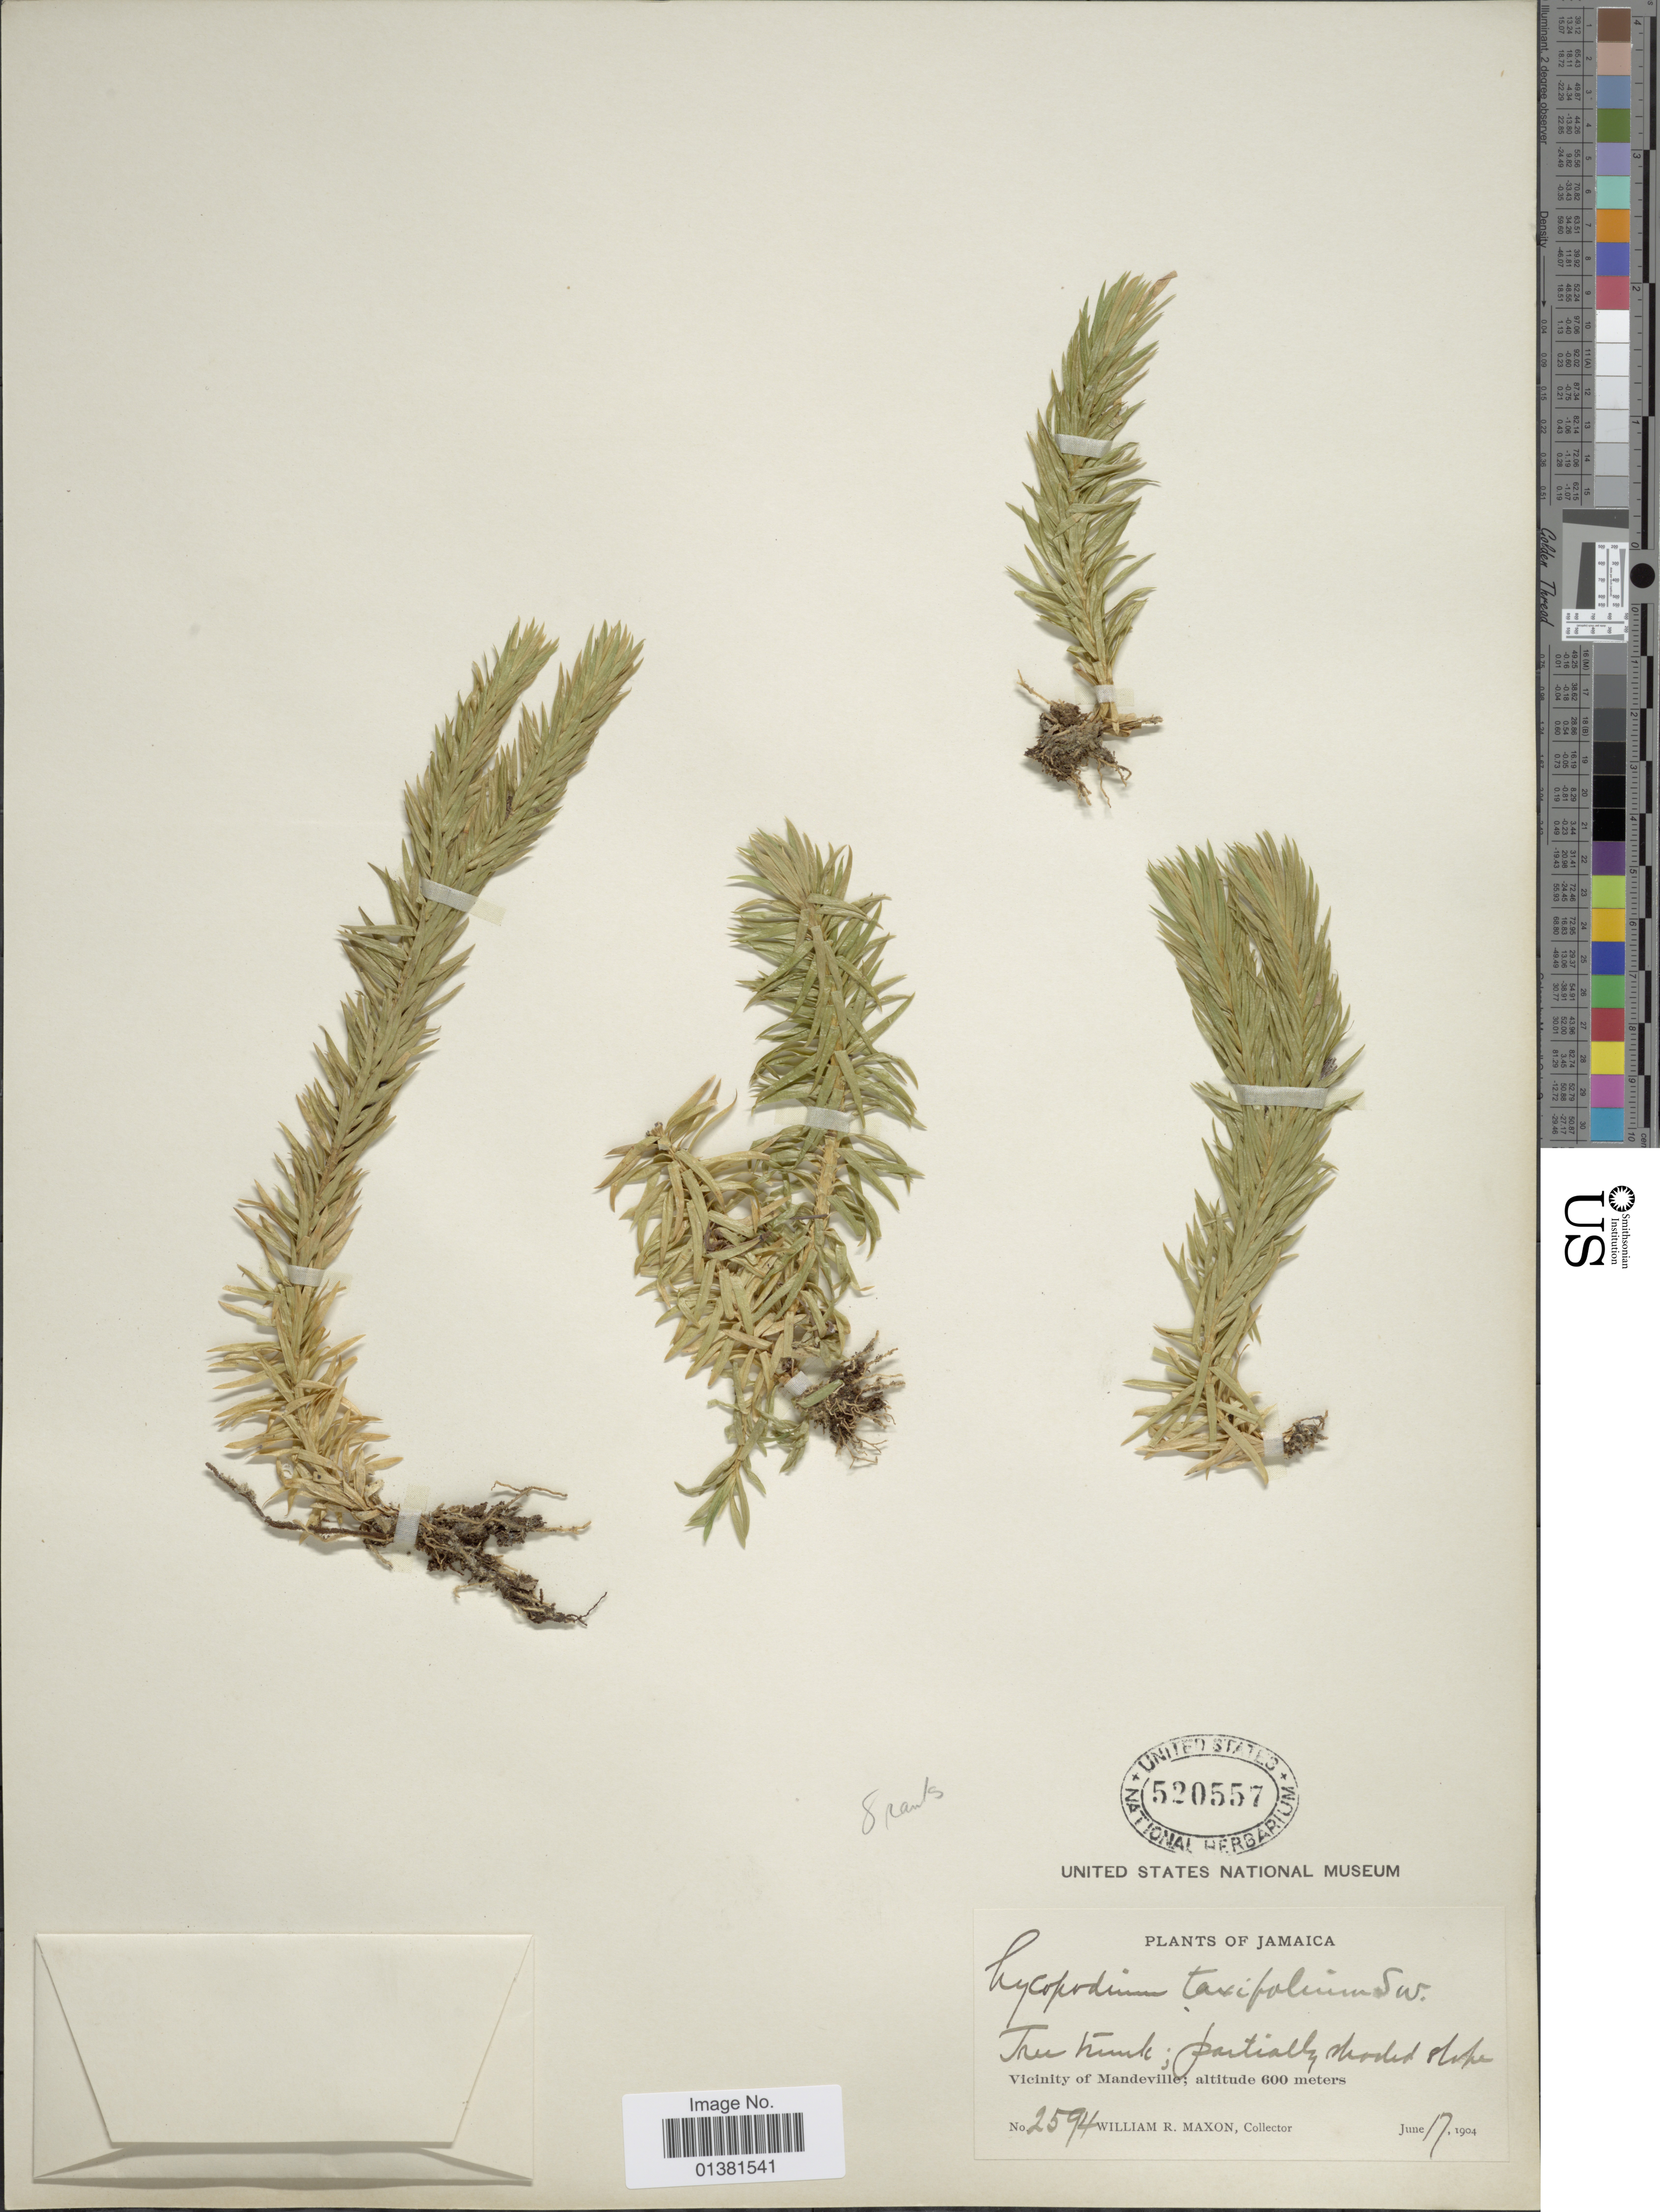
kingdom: Plantae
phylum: Tracheophyta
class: Lycopodiopsida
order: Lycopodiales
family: Lycopodiaceae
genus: Phlegmariurus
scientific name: Phlegmariurus taxifolius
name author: (Sw.) Á. Löve & D. Löve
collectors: W. R. Maxon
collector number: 2594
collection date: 1904-06-17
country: Jamaica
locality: Vicinity of Mandeville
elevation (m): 600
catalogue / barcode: US 520557